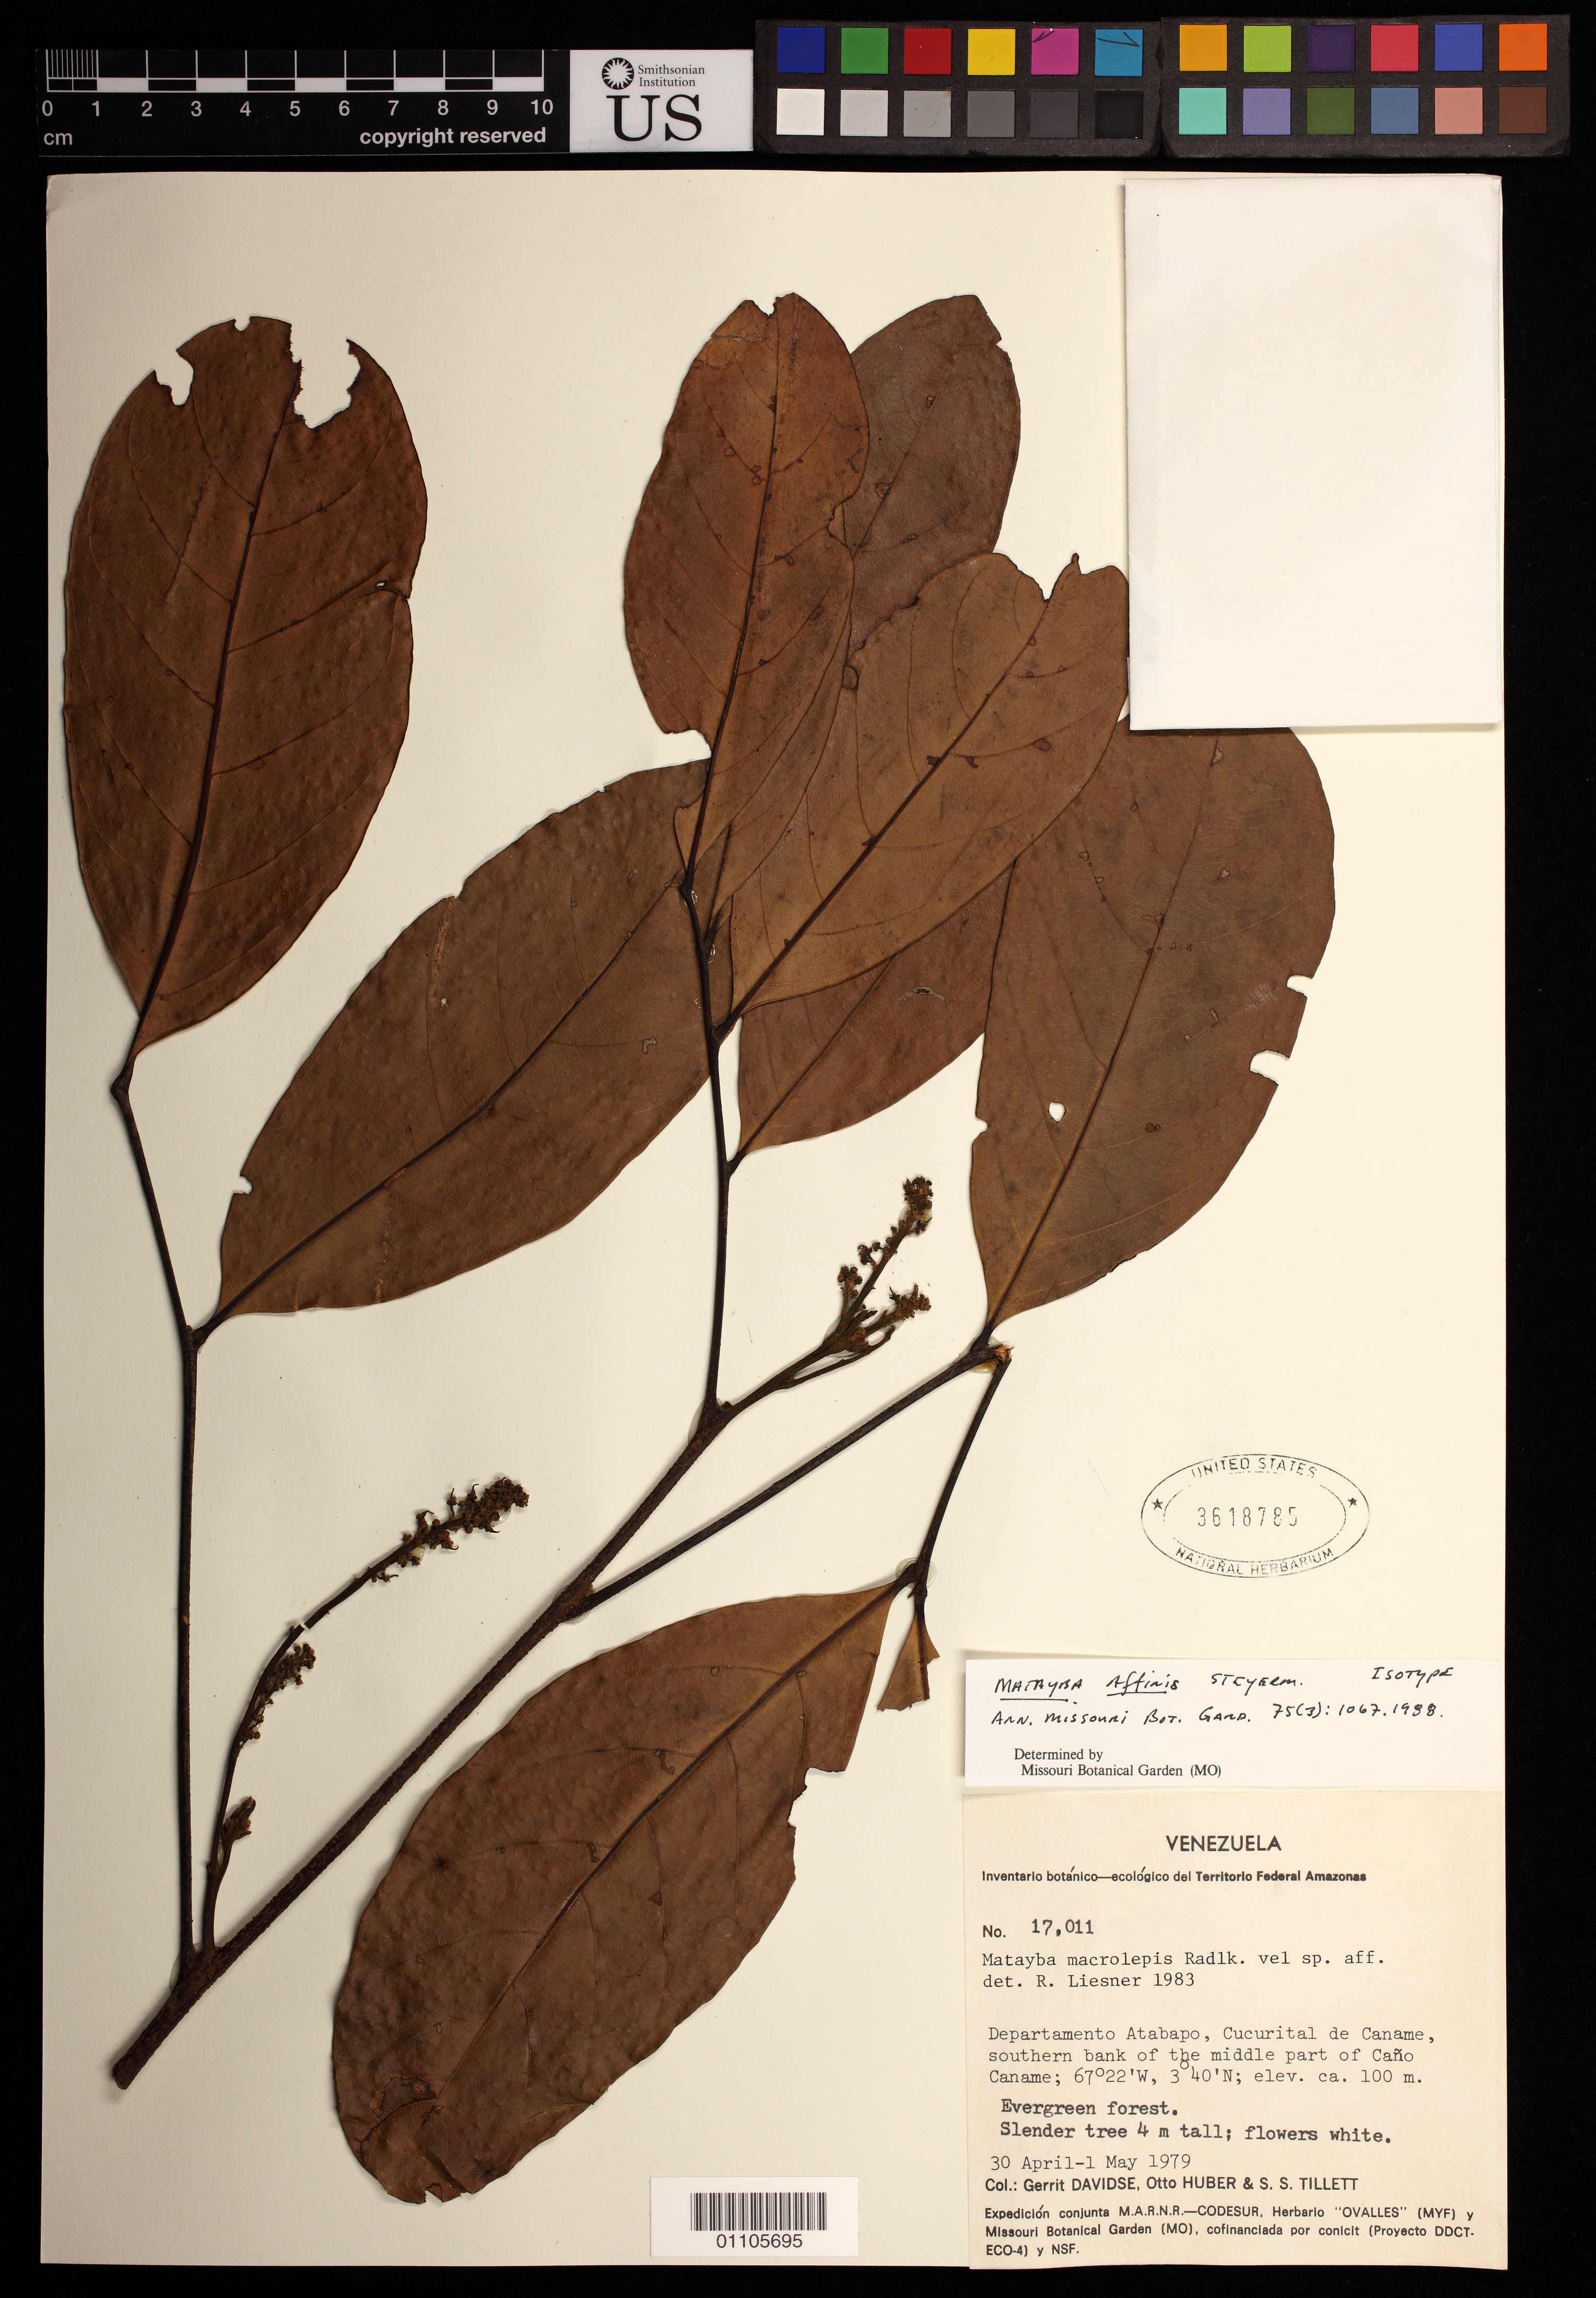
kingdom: Plantae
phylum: Tracheophyta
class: Magnoliopsida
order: Sapindales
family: Sapindaceae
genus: Matayba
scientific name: Matayba affinis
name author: Steyerm.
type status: Isotype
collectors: G. Davidse, O. Huber & S. S. Tillett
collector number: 17011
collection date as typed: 30 Apr 1979 to 01 May 1979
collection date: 1979-04-30/1979-05-01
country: Venezuela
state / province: Amazonas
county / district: Atabapo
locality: Departamento Atabapo, Cucurital de Caname, southern bank of middle part of Caño Caname.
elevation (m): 100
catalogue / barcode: US 3618785